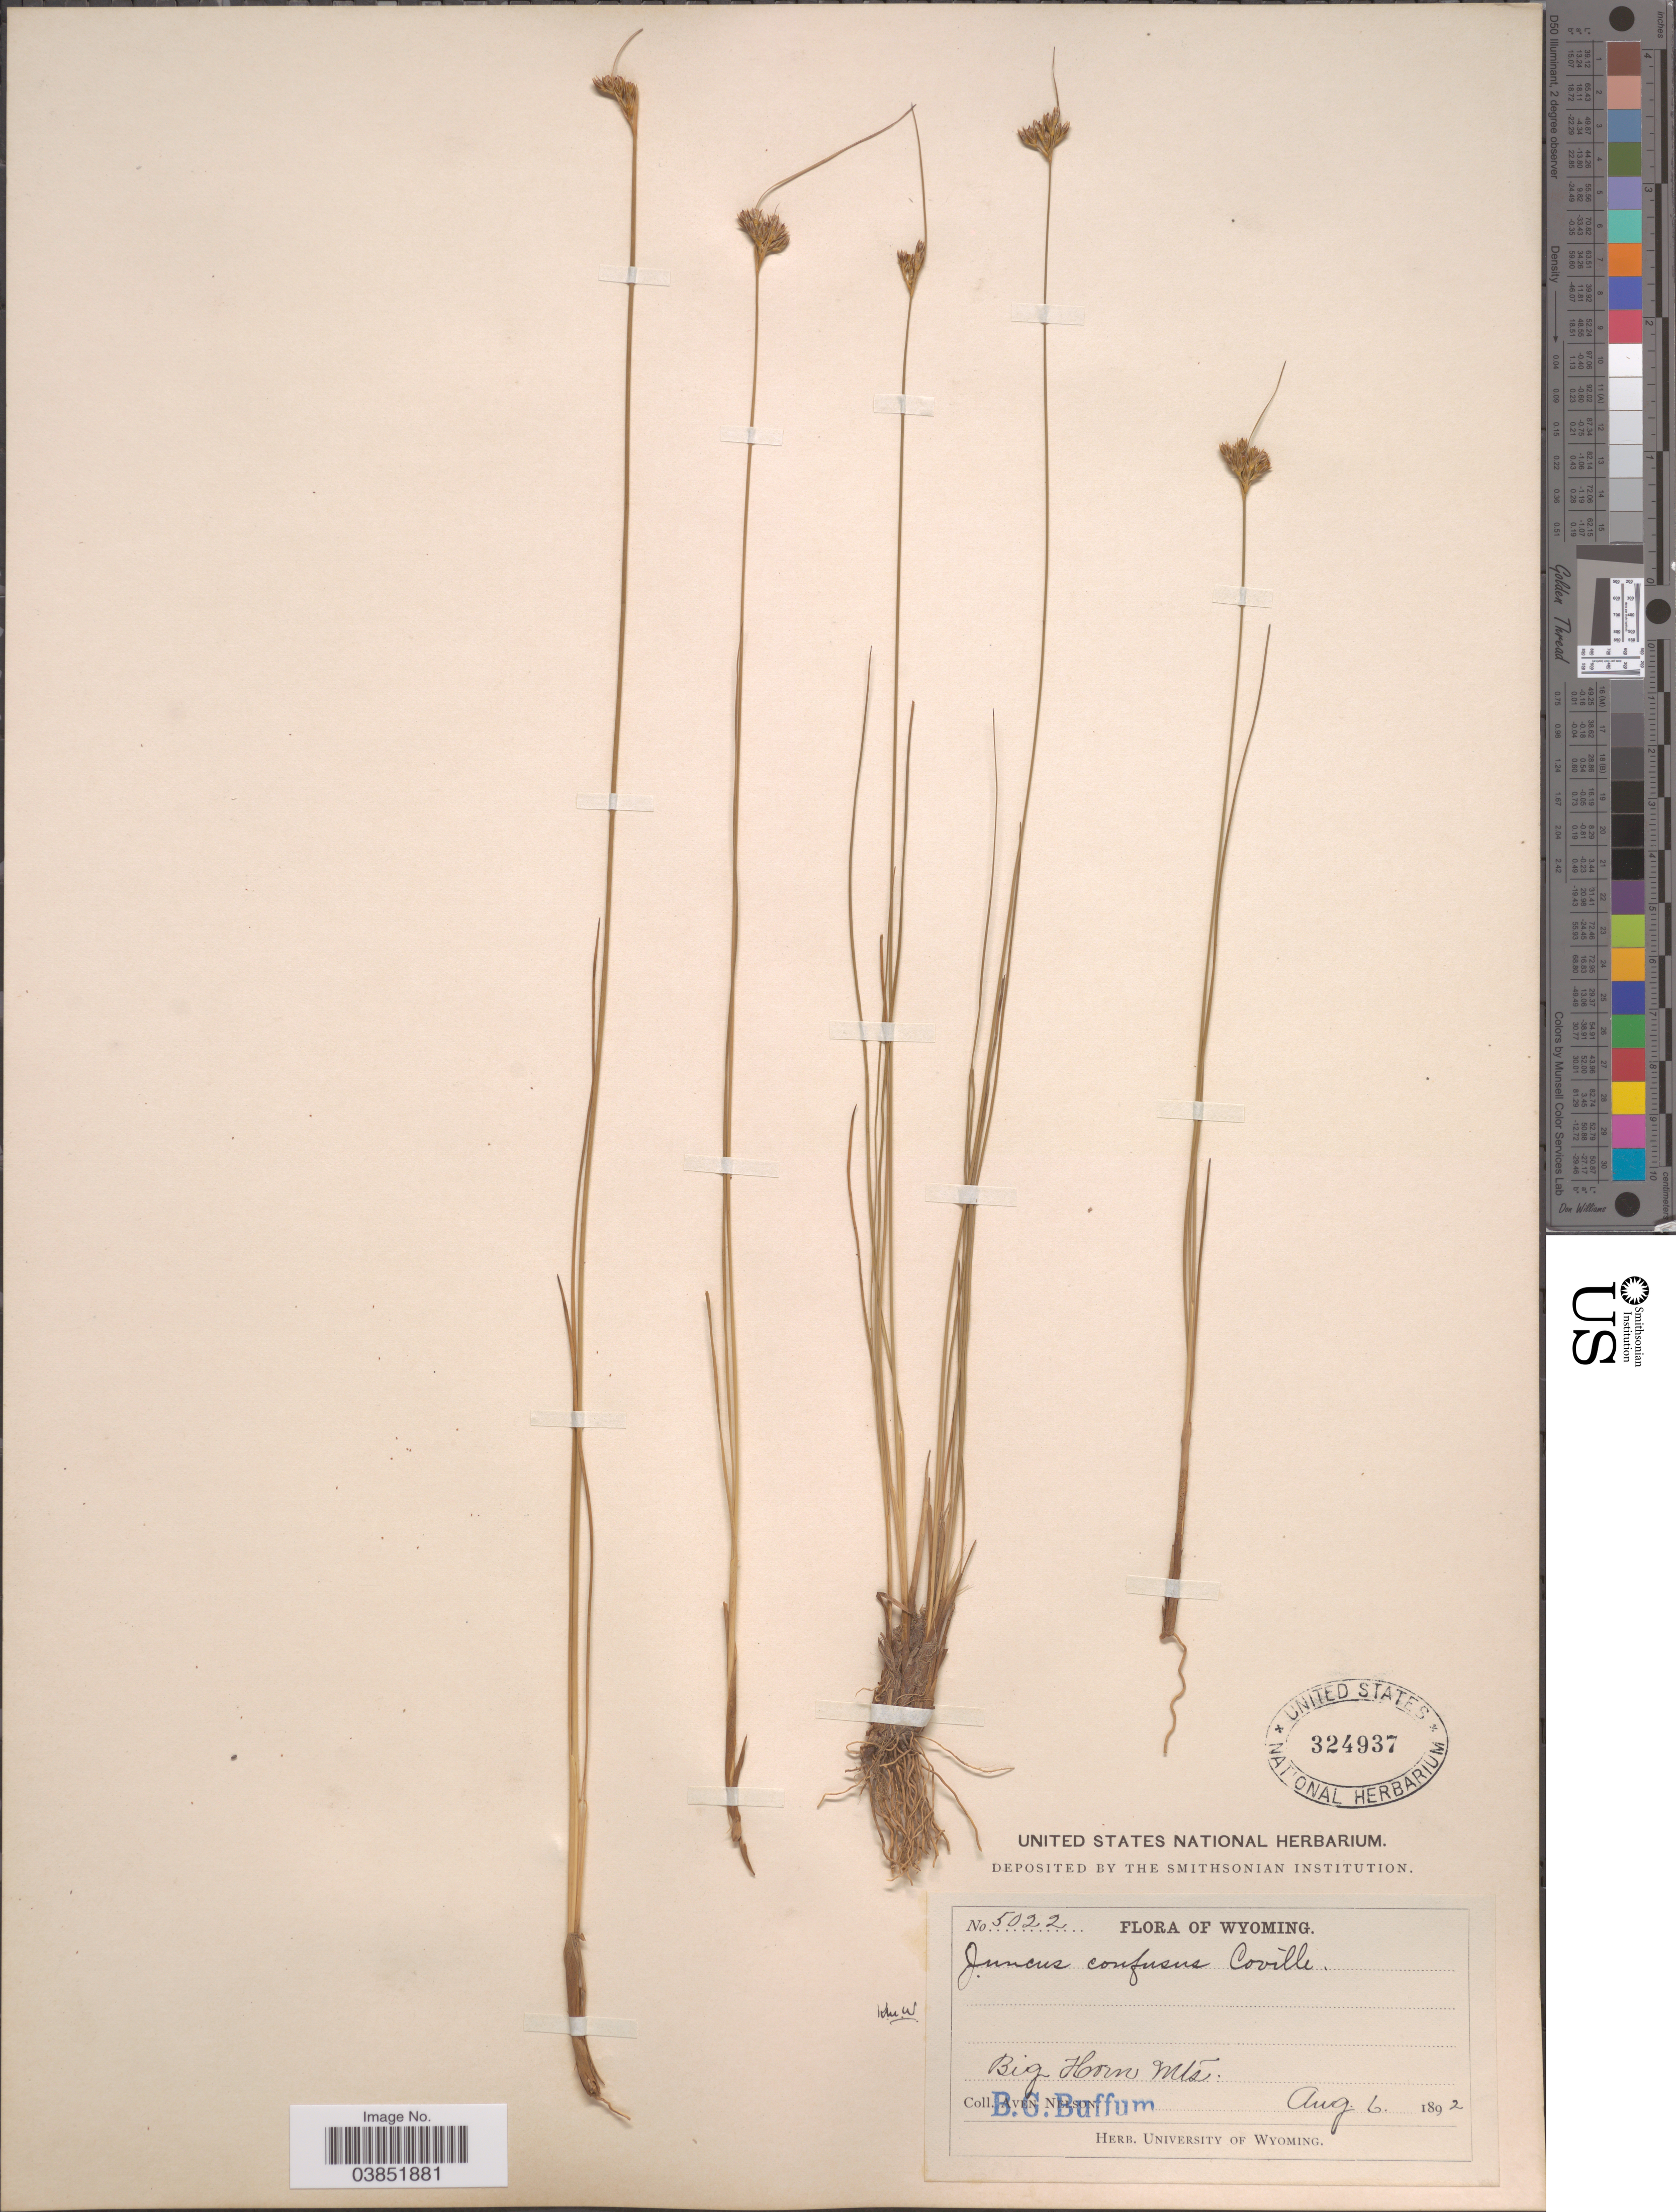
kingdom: Plantae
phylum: Tracheophyta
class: Liliopsida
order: Poales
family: Juncaceae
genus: Juncus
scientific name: Juncus confusus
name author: Coville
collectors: B. Buffum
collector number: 5022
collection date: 1892-08-06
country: United States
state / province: Wyoming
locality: Big Horn Mts.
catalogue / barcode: US 324937